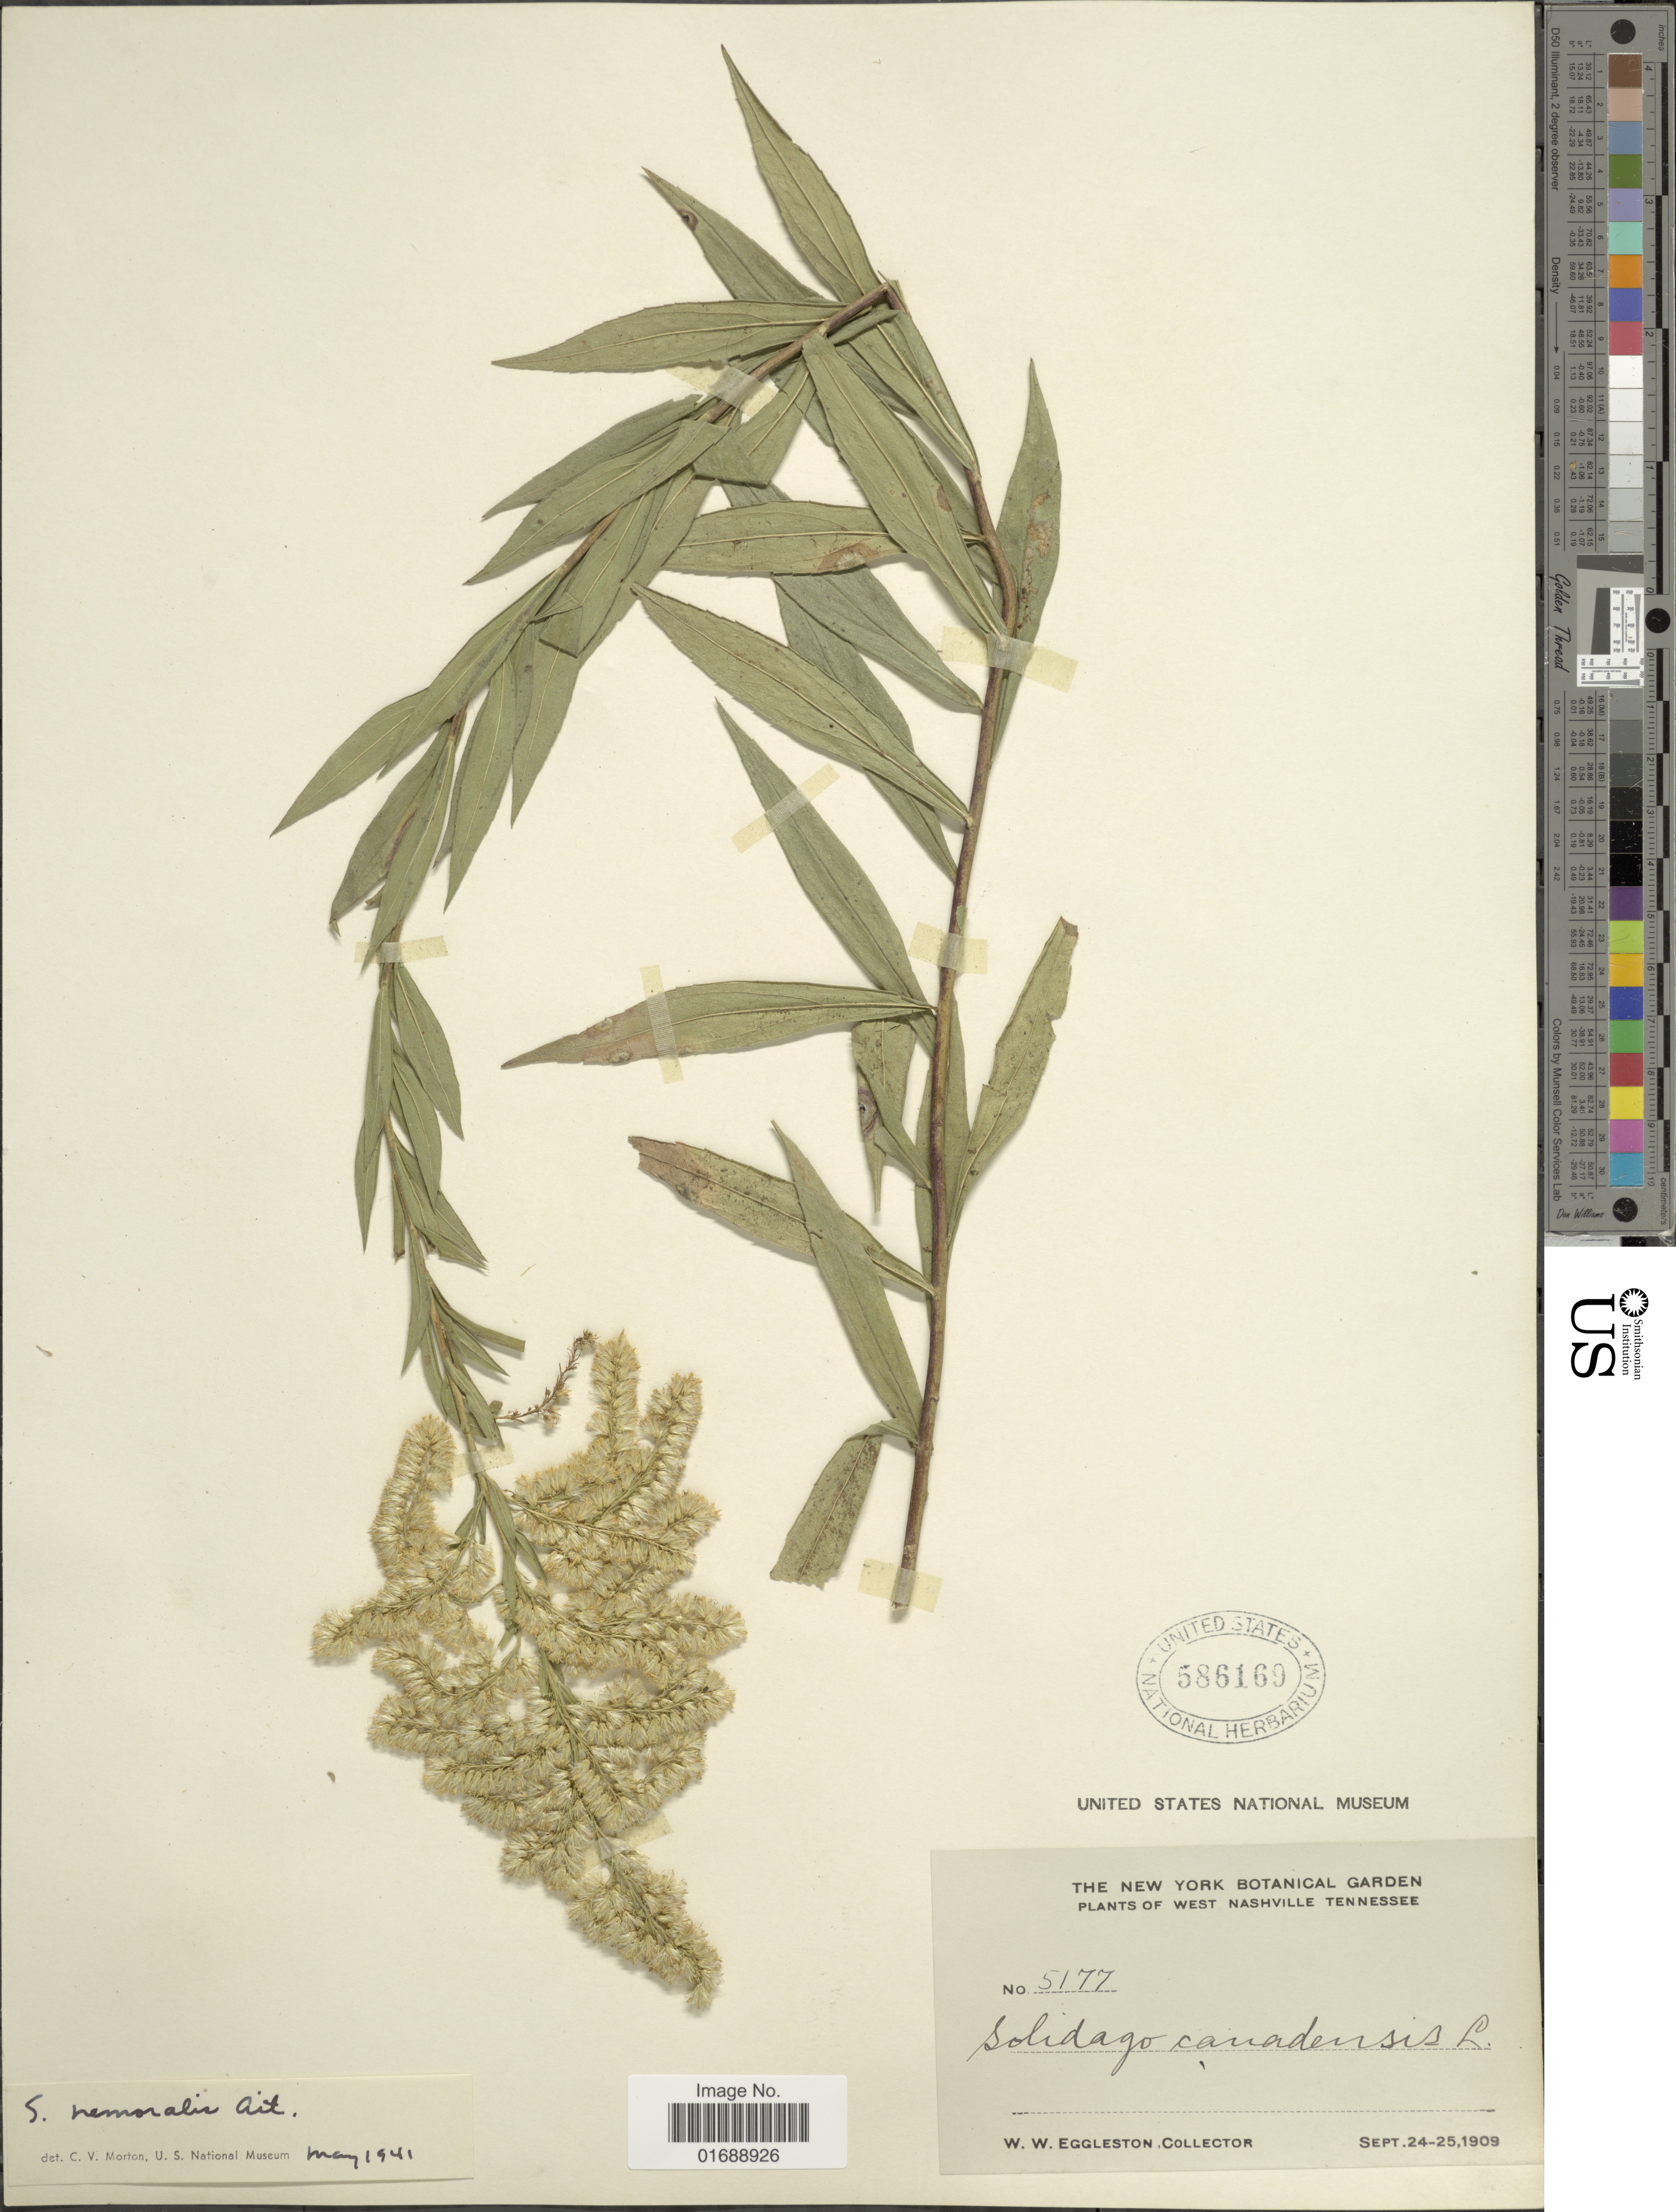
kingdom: Plantae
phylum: Tracheophyta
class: Magnoliopsida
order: Asterales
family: Asteraceae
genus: Solidago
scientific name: Solidago nemoralis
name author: Aiton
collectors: W. W. Eggleston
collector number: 5177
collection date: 1909-09-24/1909-09-25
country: United States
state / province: Tennessee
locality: West Nashville Tennessee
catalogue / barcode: US 586169